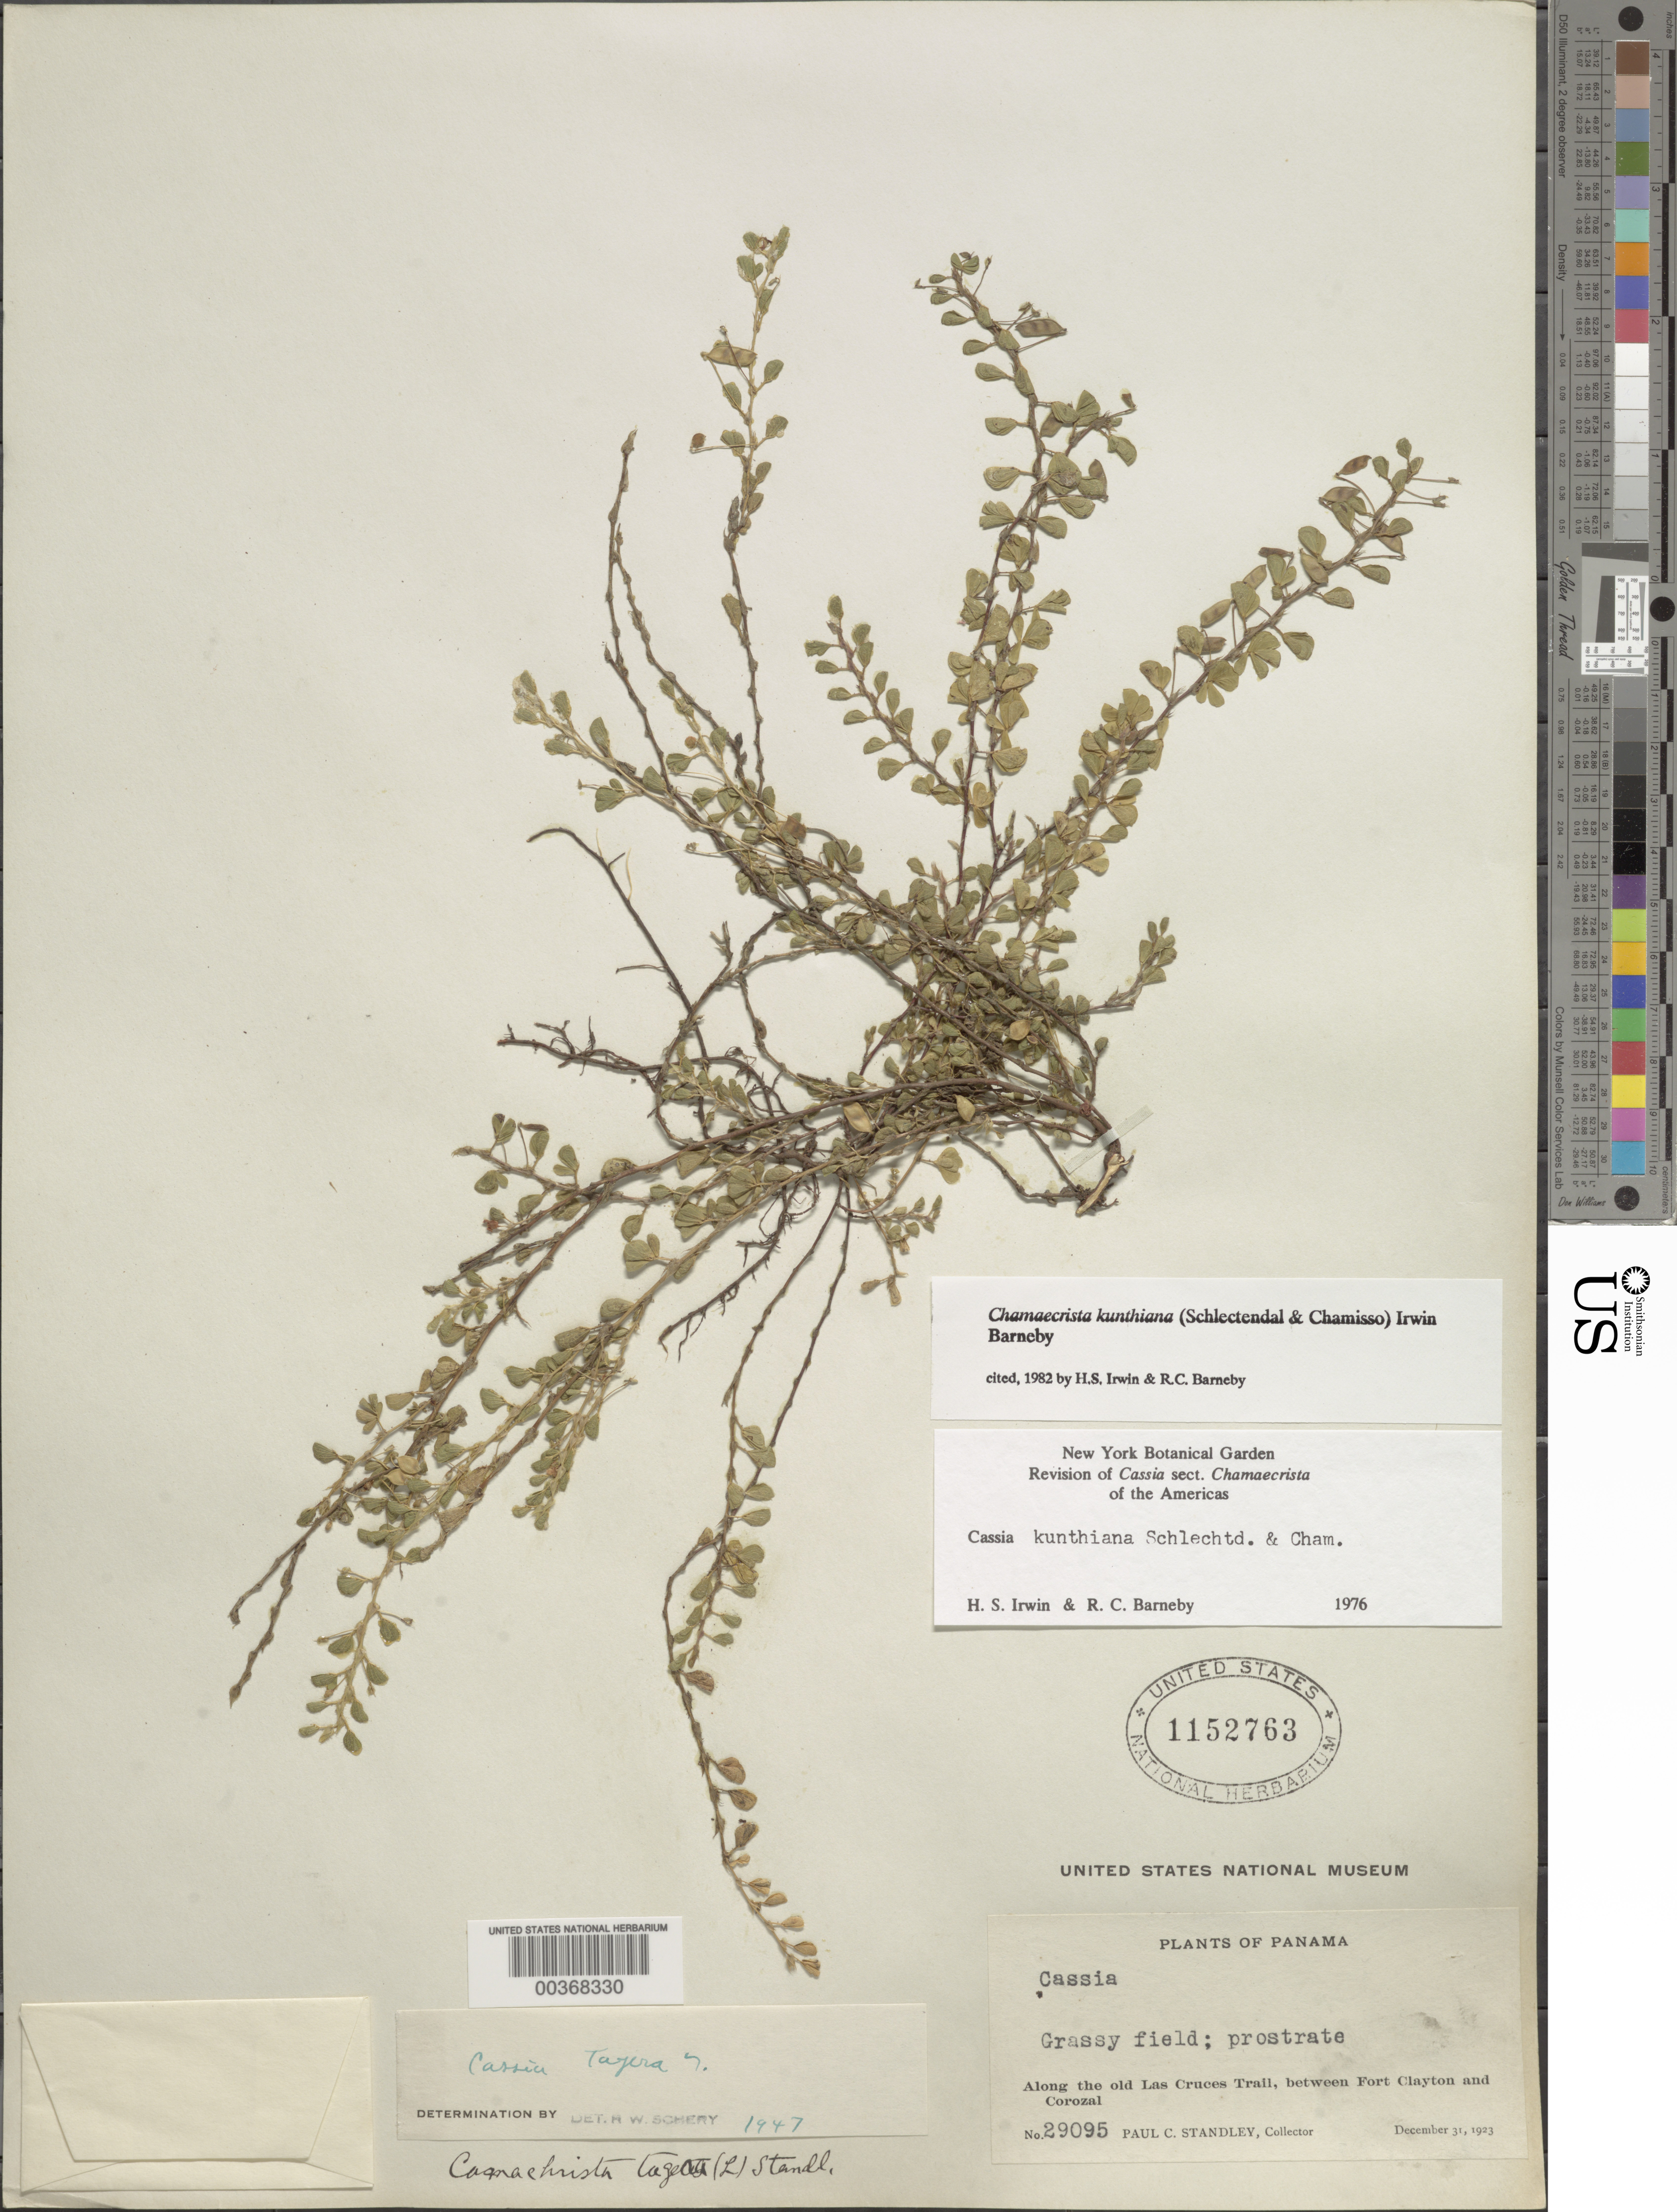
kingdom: Plantae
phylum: Tracheophyta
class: Magnoliopsida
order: Fabales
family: Fabaceae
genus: Chamaecrista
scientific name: Chamaecrista kunthiana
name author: (Schltdl. & Cham.) H.S. Irwin & Barneby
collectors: P. C. Standley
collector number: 29095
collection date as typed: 31 Dec 1923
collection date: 1923-12-31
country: Panama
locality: Along the old Las Cruces Trail, between Fort Clayton and Corozal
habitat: Grassy field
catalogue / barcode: US 1152763